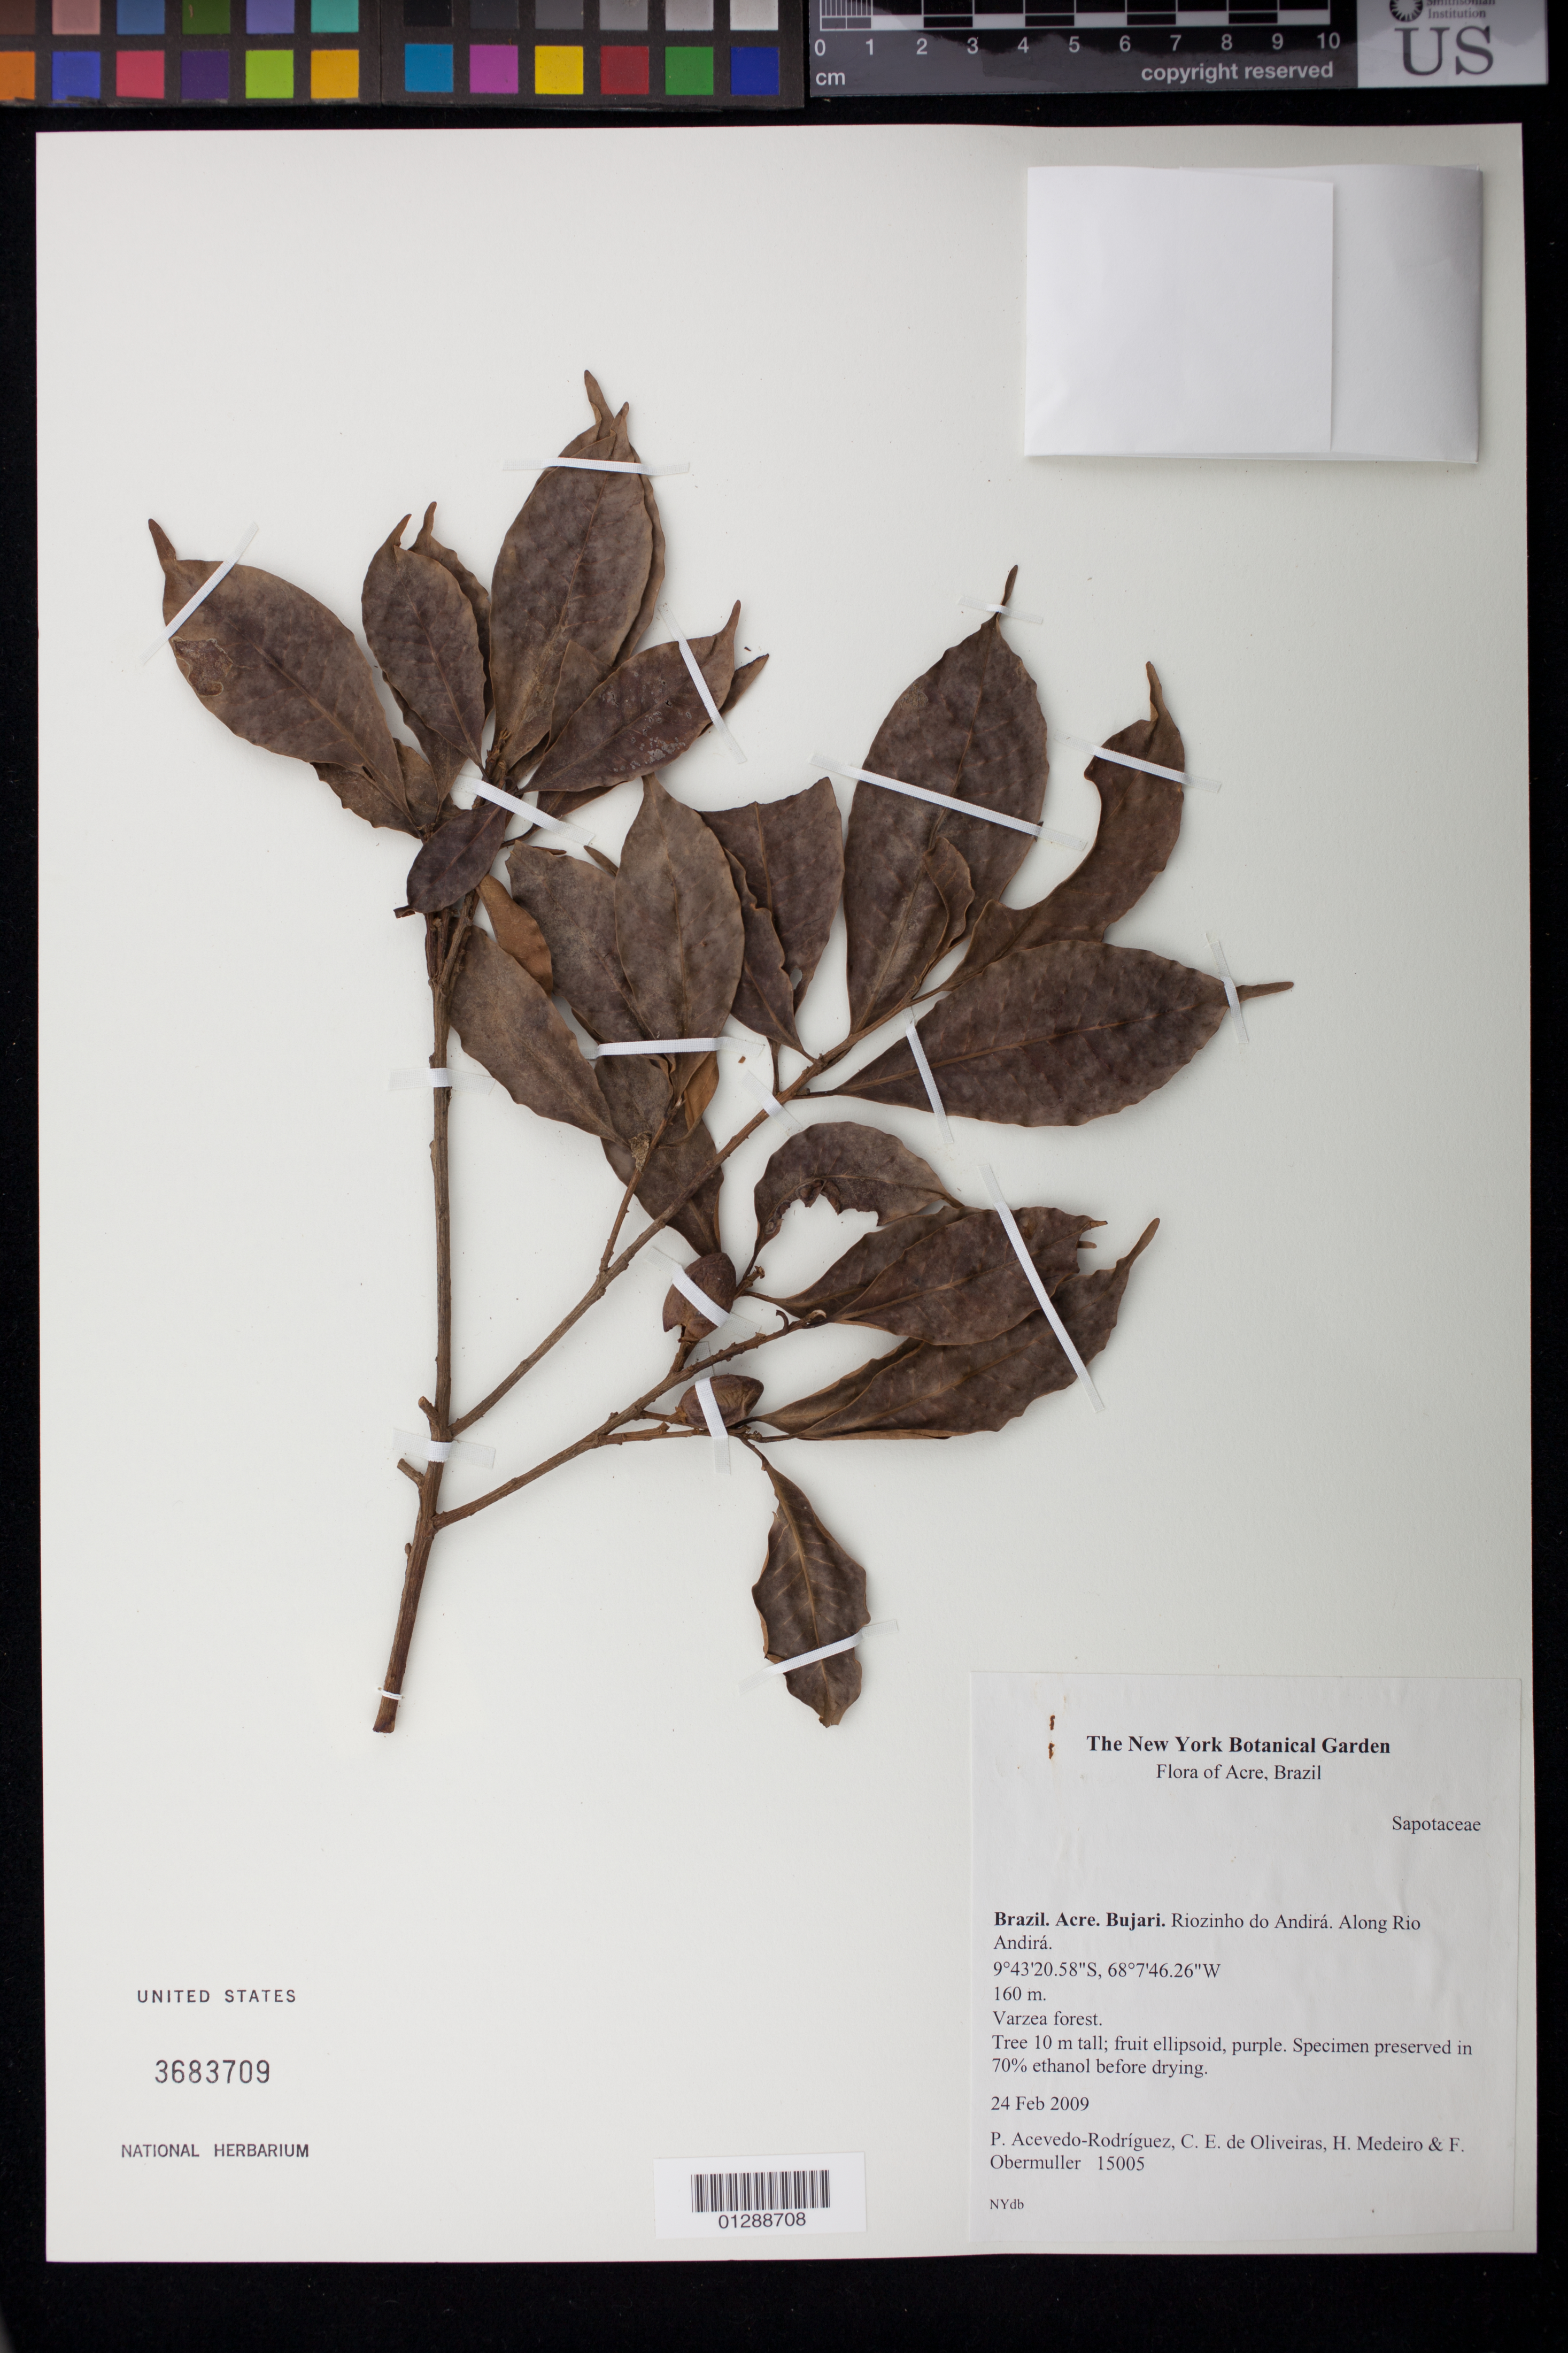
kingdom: Plantae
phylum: Tracheophyta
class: Magnoliopsida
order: Ericales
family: Sapotaceae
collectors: P. Acevedo-Rodr., C. E. de Oliveiras, H. Medeiro & F. A. Obermuller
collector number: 15005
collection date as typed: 24 Feb 2009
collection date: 2009-02-24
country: Brazil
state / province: Acre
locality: Acre; Muncipio Bujarí, Riocinho Anjira. Along Rio Anjira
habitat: Varzea forest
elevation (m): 160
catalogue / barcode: US 3683709